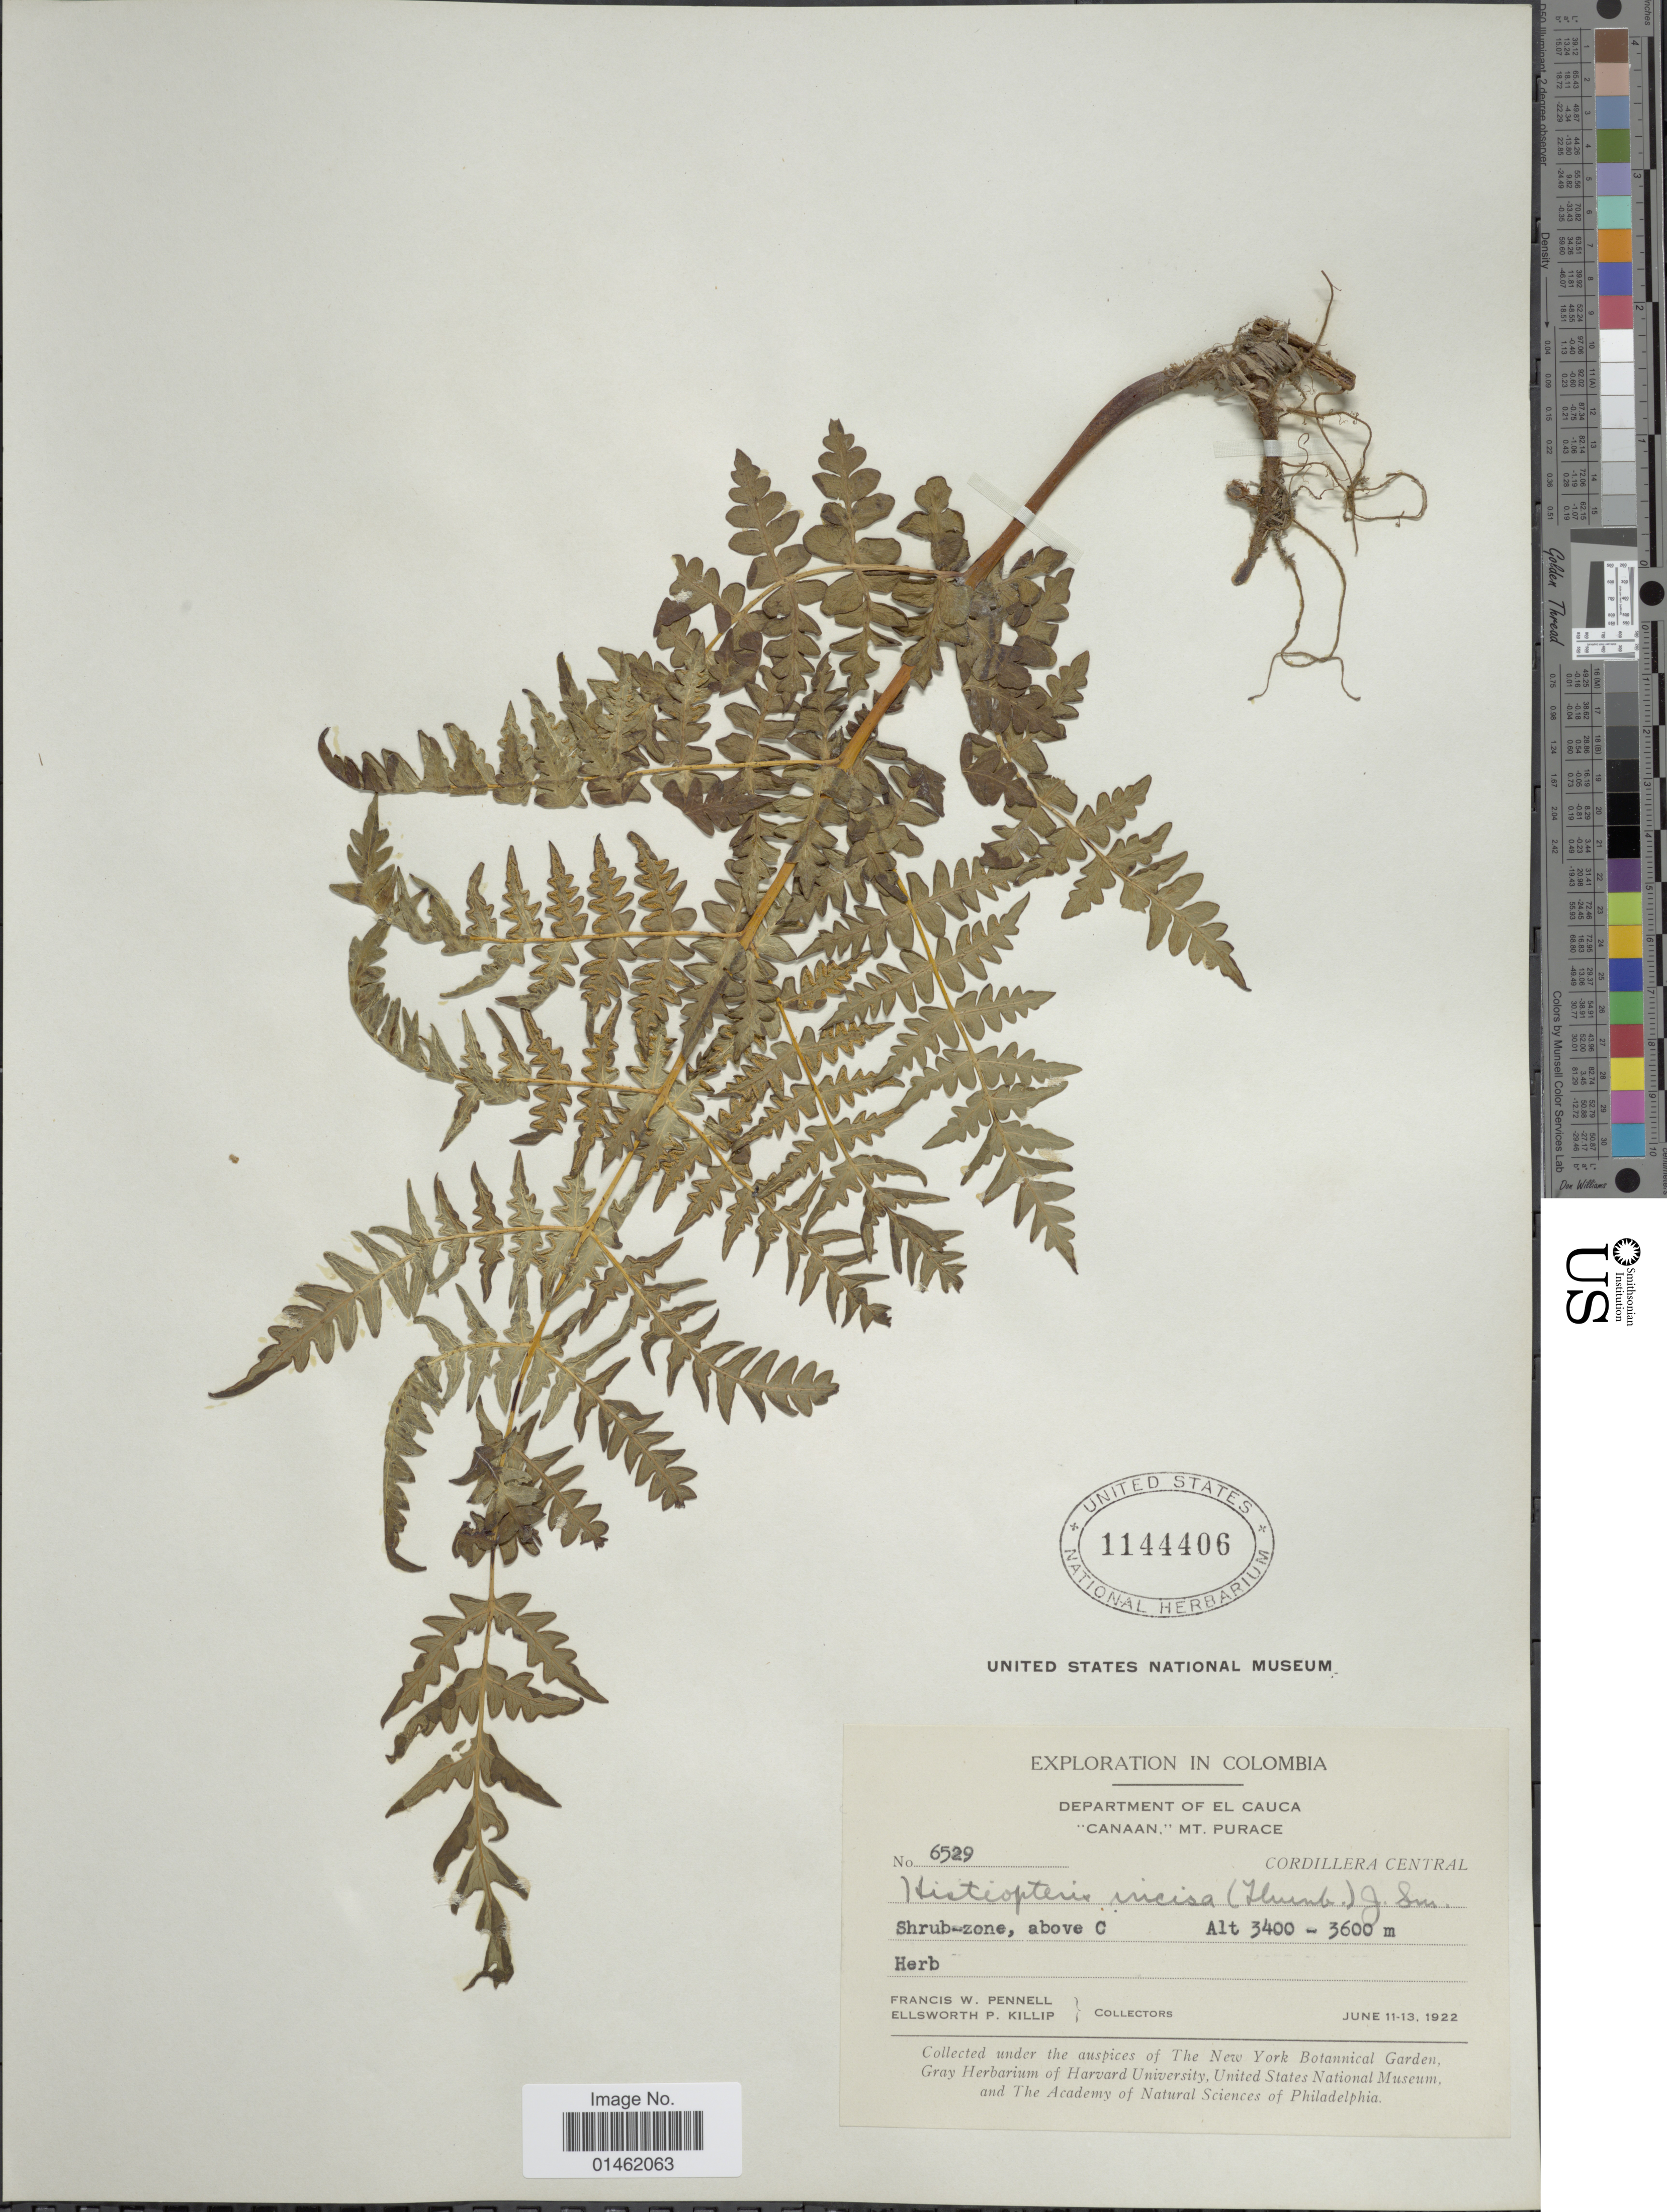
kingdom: Plantae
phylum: Tracheophyta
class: Polypodiopsida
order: Polypodiales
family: Dennstaedtiaceae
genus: Histiopteris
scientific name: Histiopteris incisa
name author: (Thunb.) J. Sm.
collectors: F. W. Pennell & E. P. Killip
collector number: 6529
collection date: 1922-06-11/1922-06-13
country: Colombia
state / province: Cauca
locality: Department of El Cauca, Canaan mt. Purace, Cordillera Central, above C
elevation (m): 3400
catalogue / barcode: US 1144406